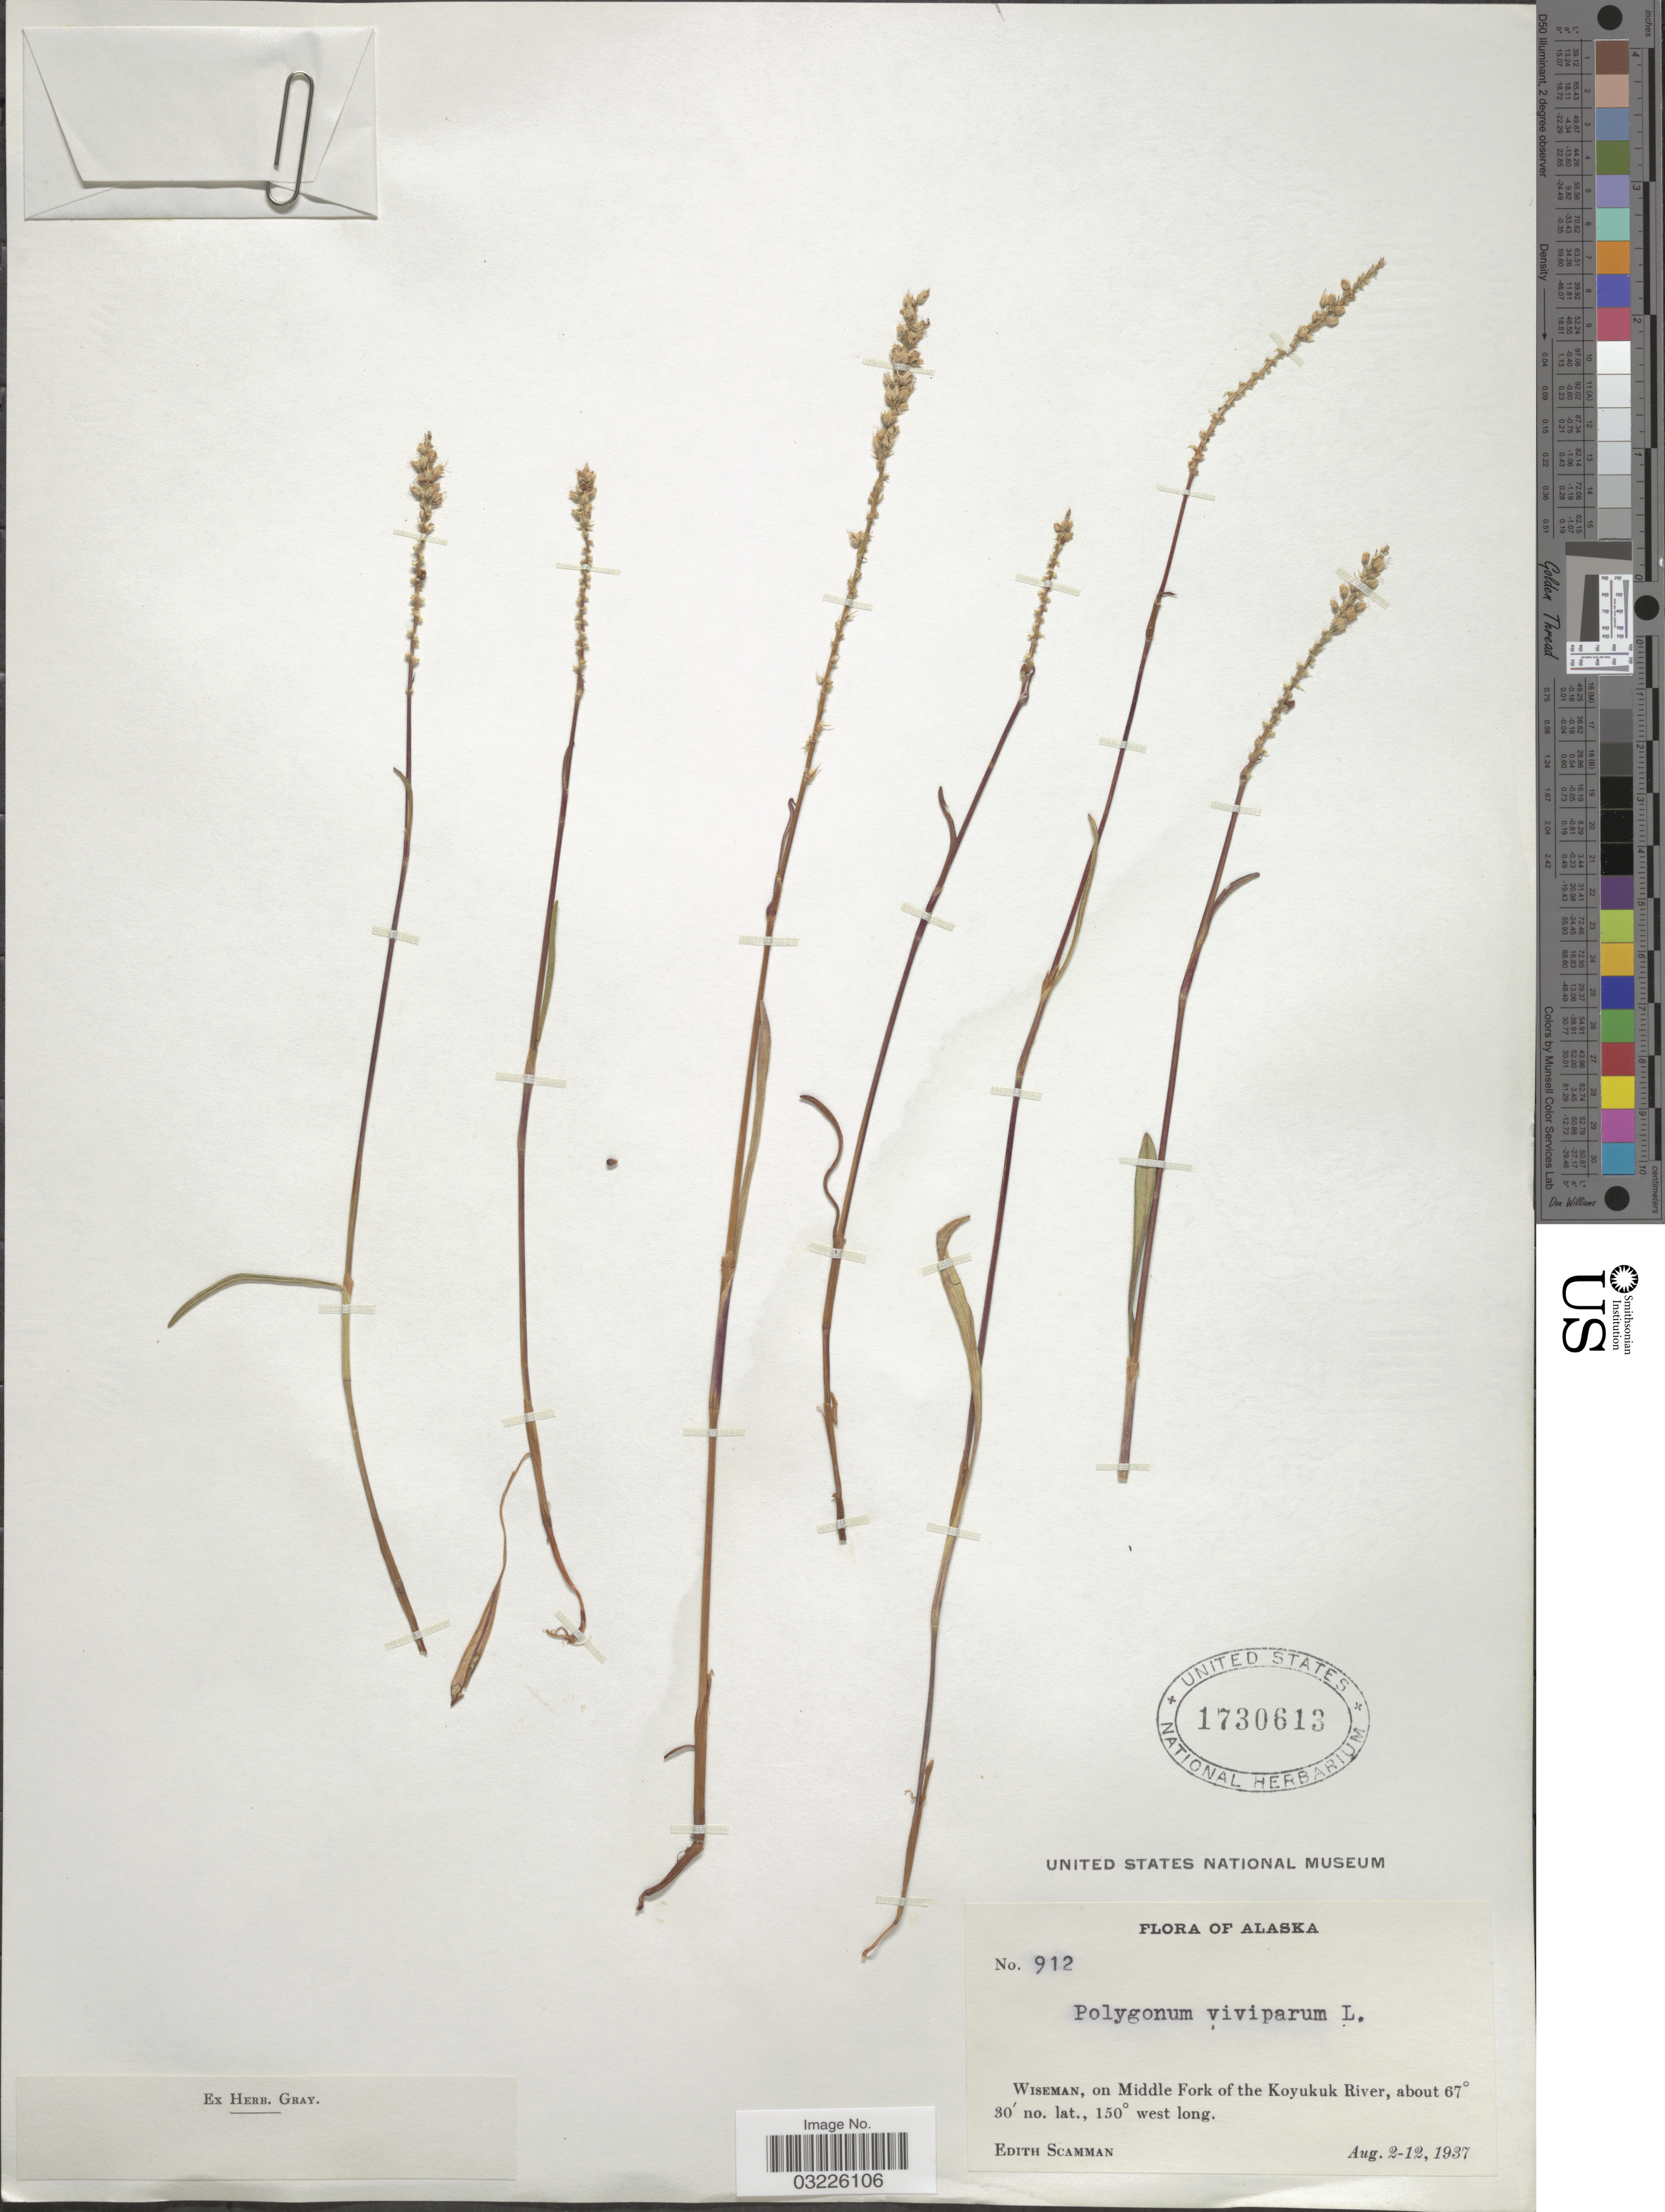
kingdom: Plantae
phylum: Tracheophyta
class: Magnoliopsida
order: Caryophyllales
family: Polygonaceae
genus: Bistorta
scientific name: Bistorta vivipara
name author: (L.) Delarbre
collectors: E. Scamman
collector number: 912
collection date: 1937-08-02/1937-08-12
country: United States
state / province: Alaska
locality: Wiseman, on Middle Fork of the Koyukuk River.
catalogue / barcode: US 1730613